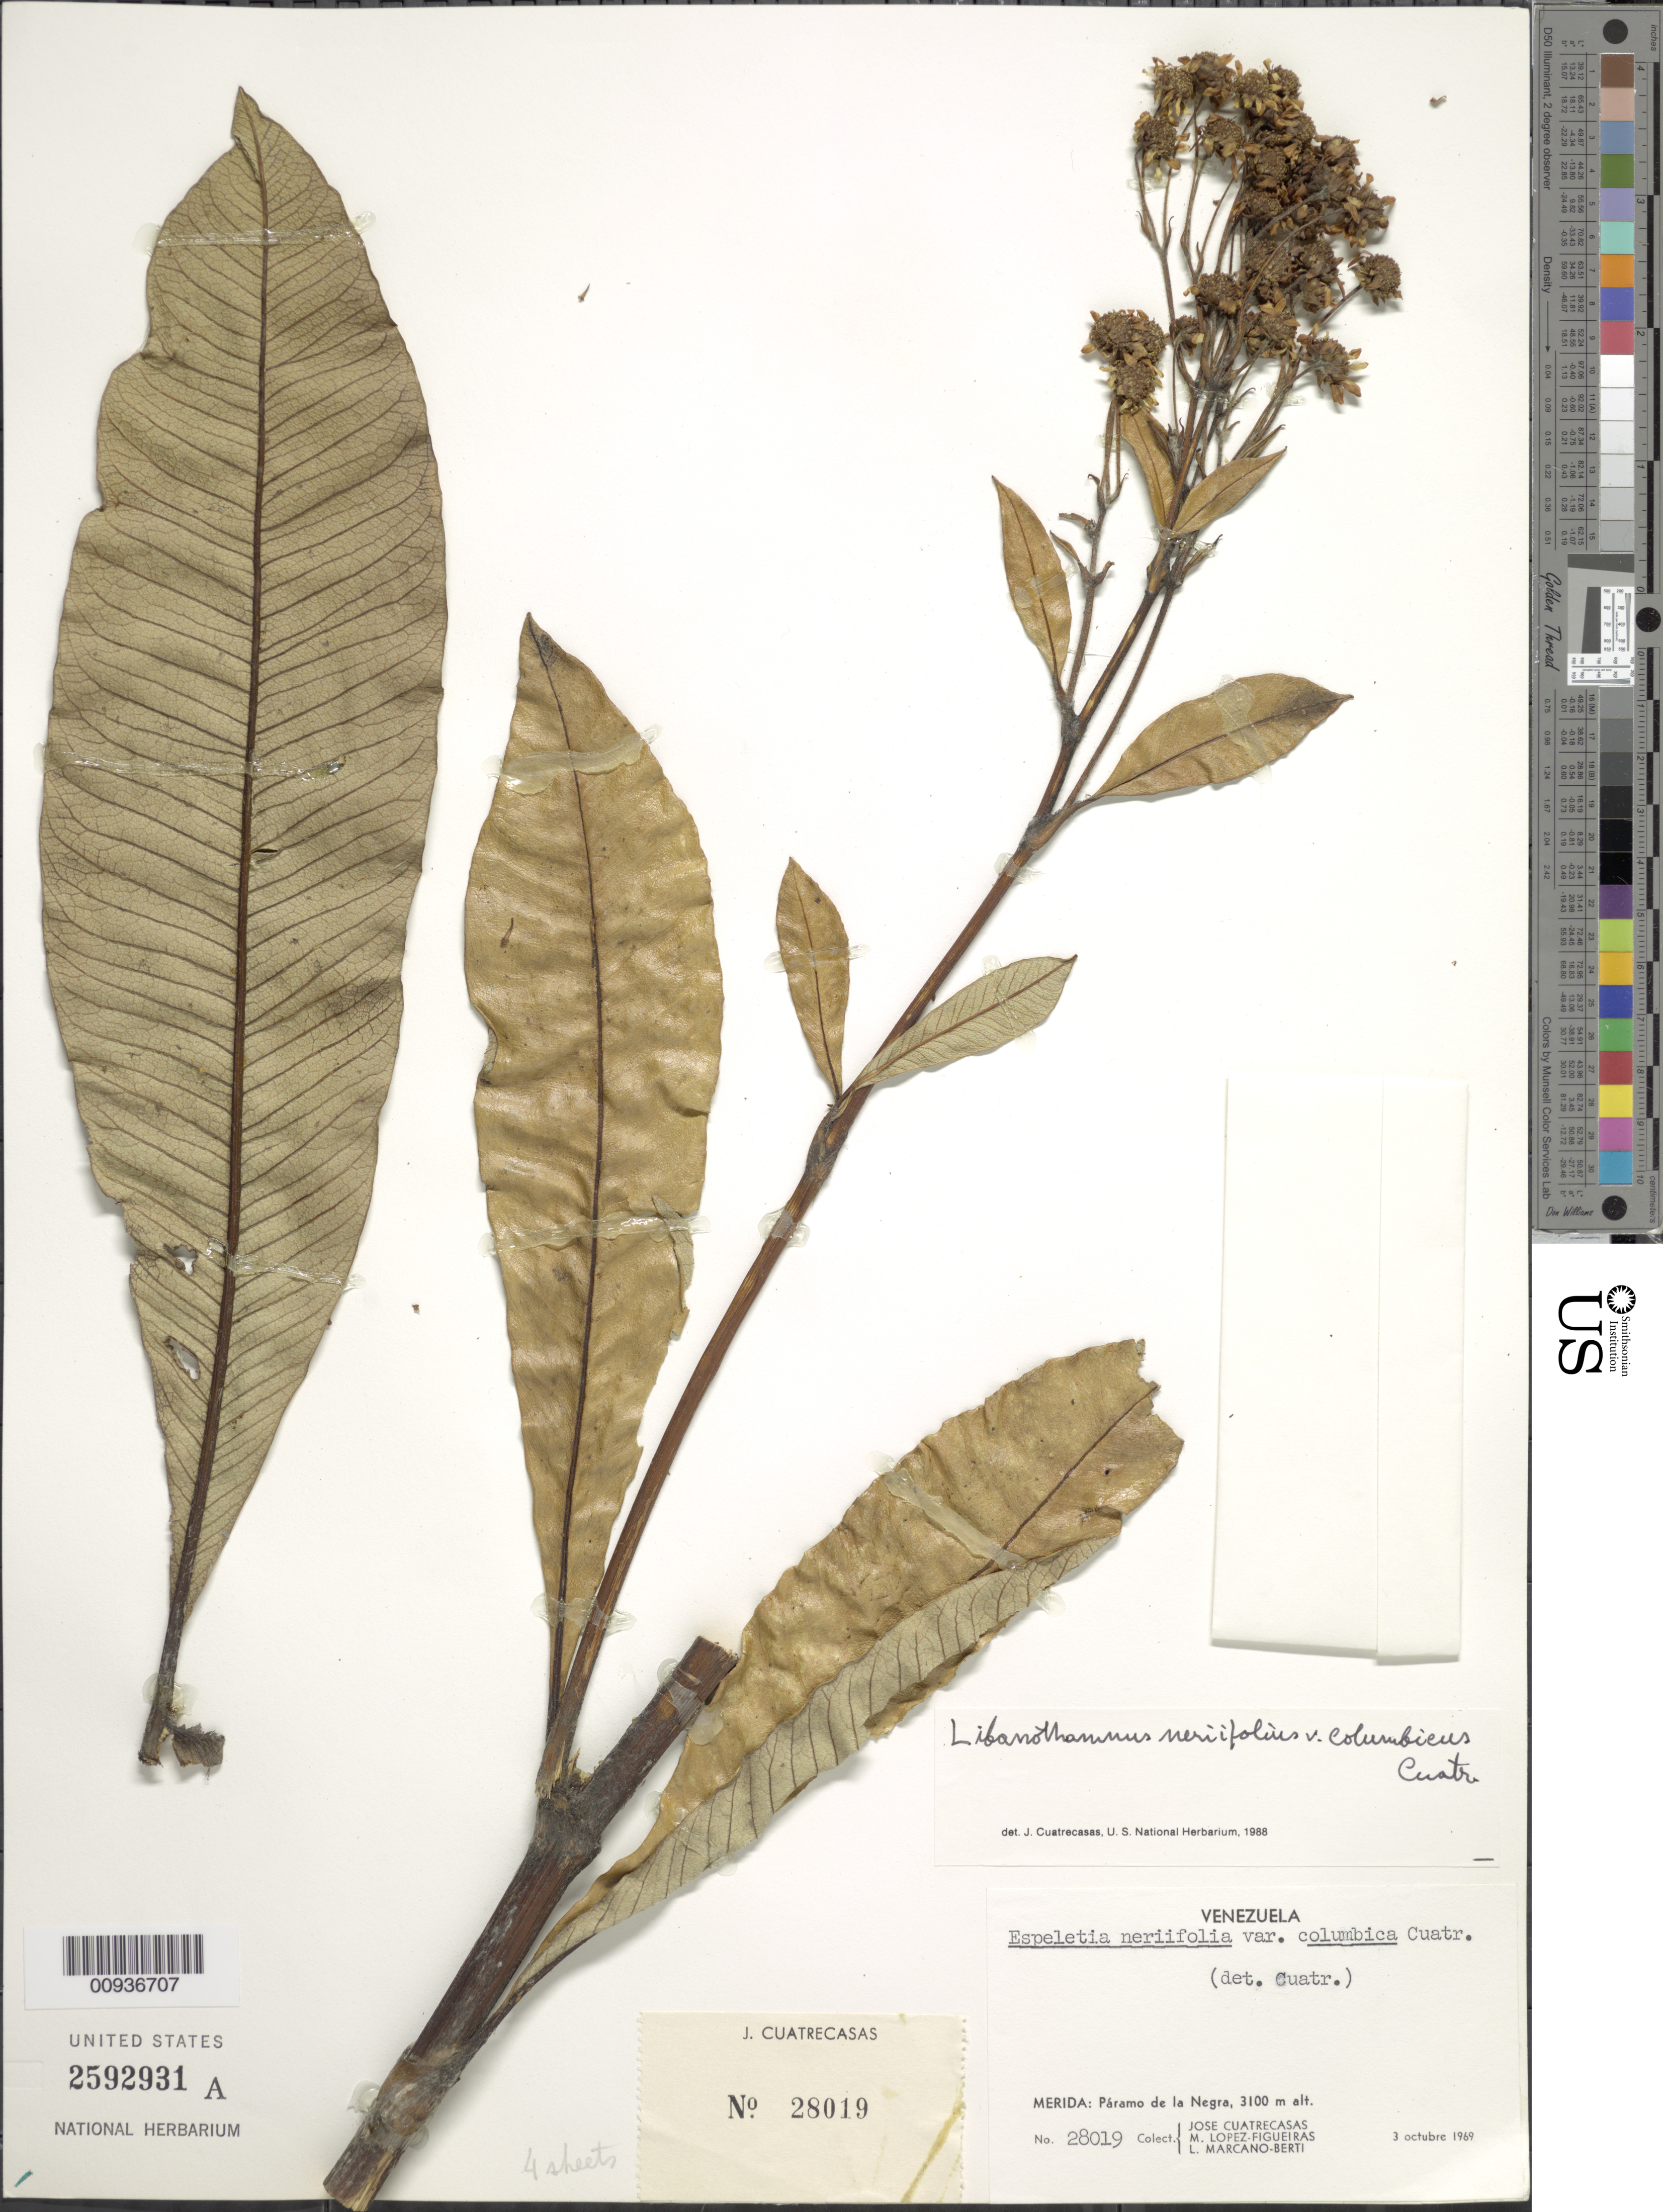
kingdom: Plantae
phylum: Tracheophyta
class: Magnoliopsida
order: Asterales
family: Asteraceae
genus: Libanothamnus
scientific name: Libanothamnus neriifolius var. columbicus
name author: (Cuatrec.) Cuatrec.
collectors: J. Cuatrecasas, M. López Figueiras & L. Marcano-Berti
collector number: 28019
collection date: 1969-10-03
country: Venezuela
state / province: Mérida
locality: Paramo de la Negra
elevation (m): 3100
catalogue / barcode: US 2592931A